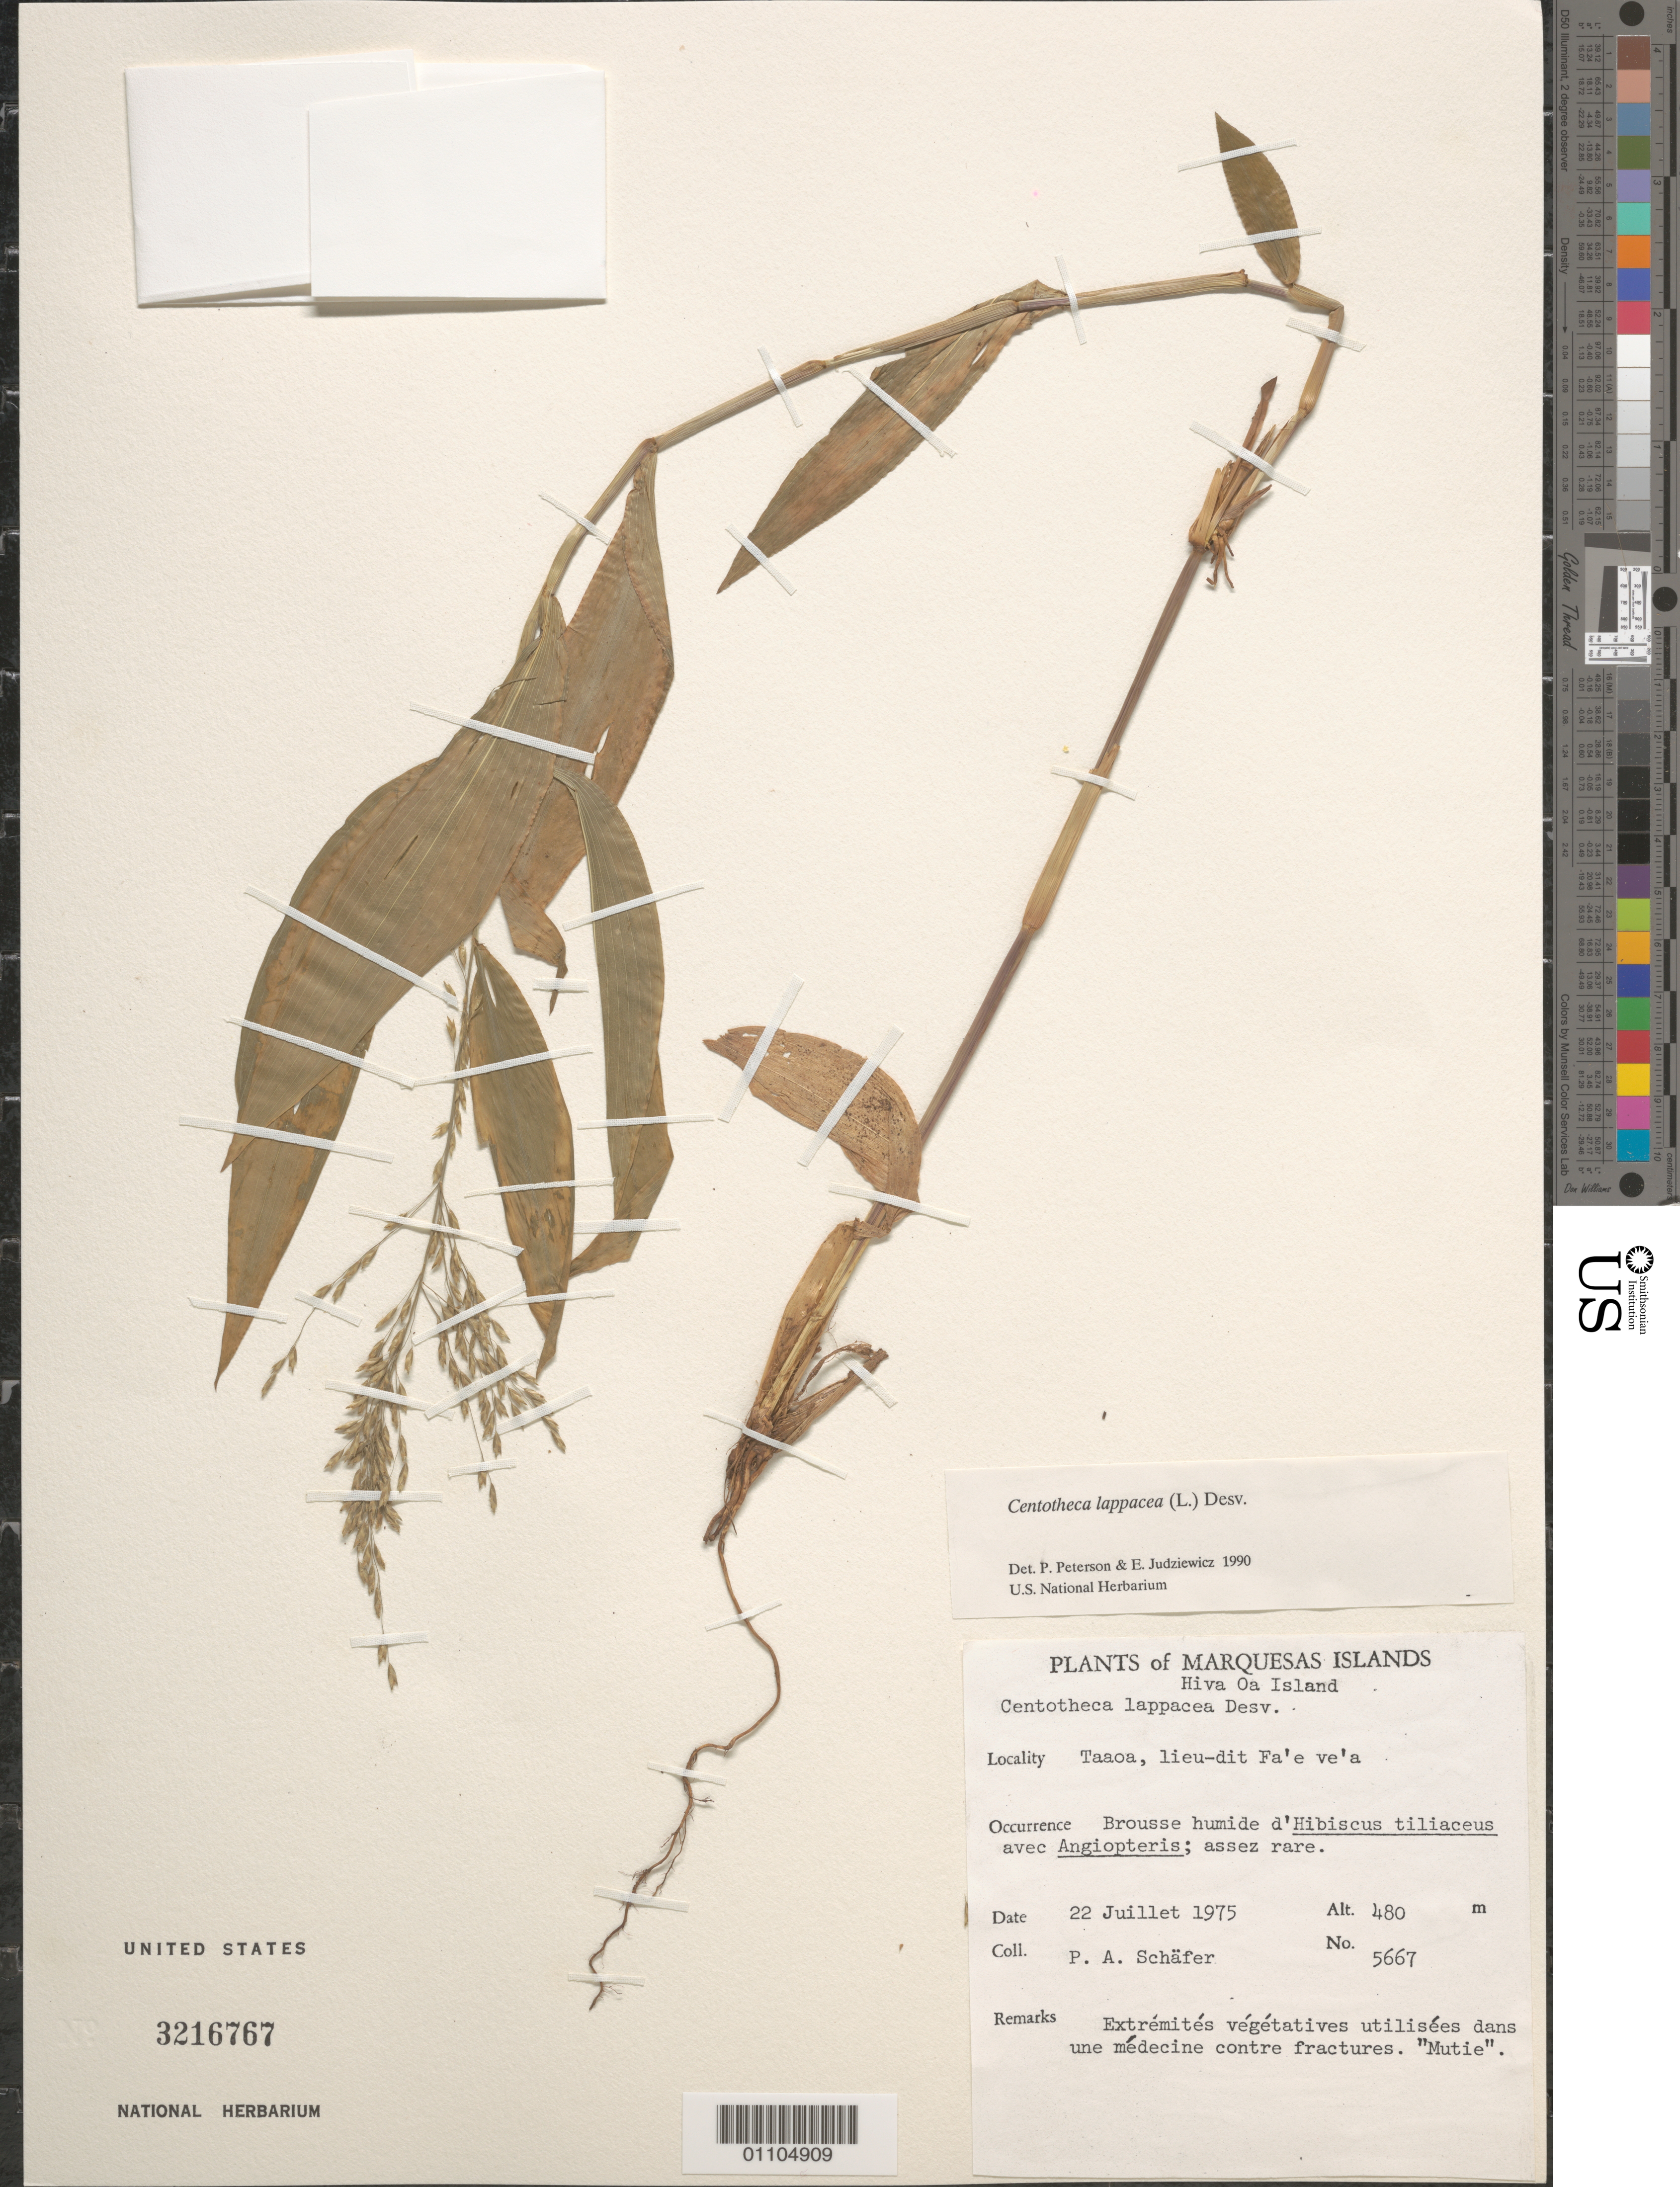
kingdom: Plantae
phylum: Tracheophyta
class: Liliopsida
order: Poales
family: Poaceae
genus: Centotheca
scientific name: Centotheca lappacea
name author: (L.) Desv.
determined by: Peterson, P. M.; Judziewicz, E. J.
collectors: P. A. Schäfer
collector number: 5667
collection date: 1975-07-22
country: French Polynesia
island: Hiva Oa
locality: Taaoa, lieu-dit Fa'e ve'a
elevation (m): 480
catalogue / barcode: US 3216767